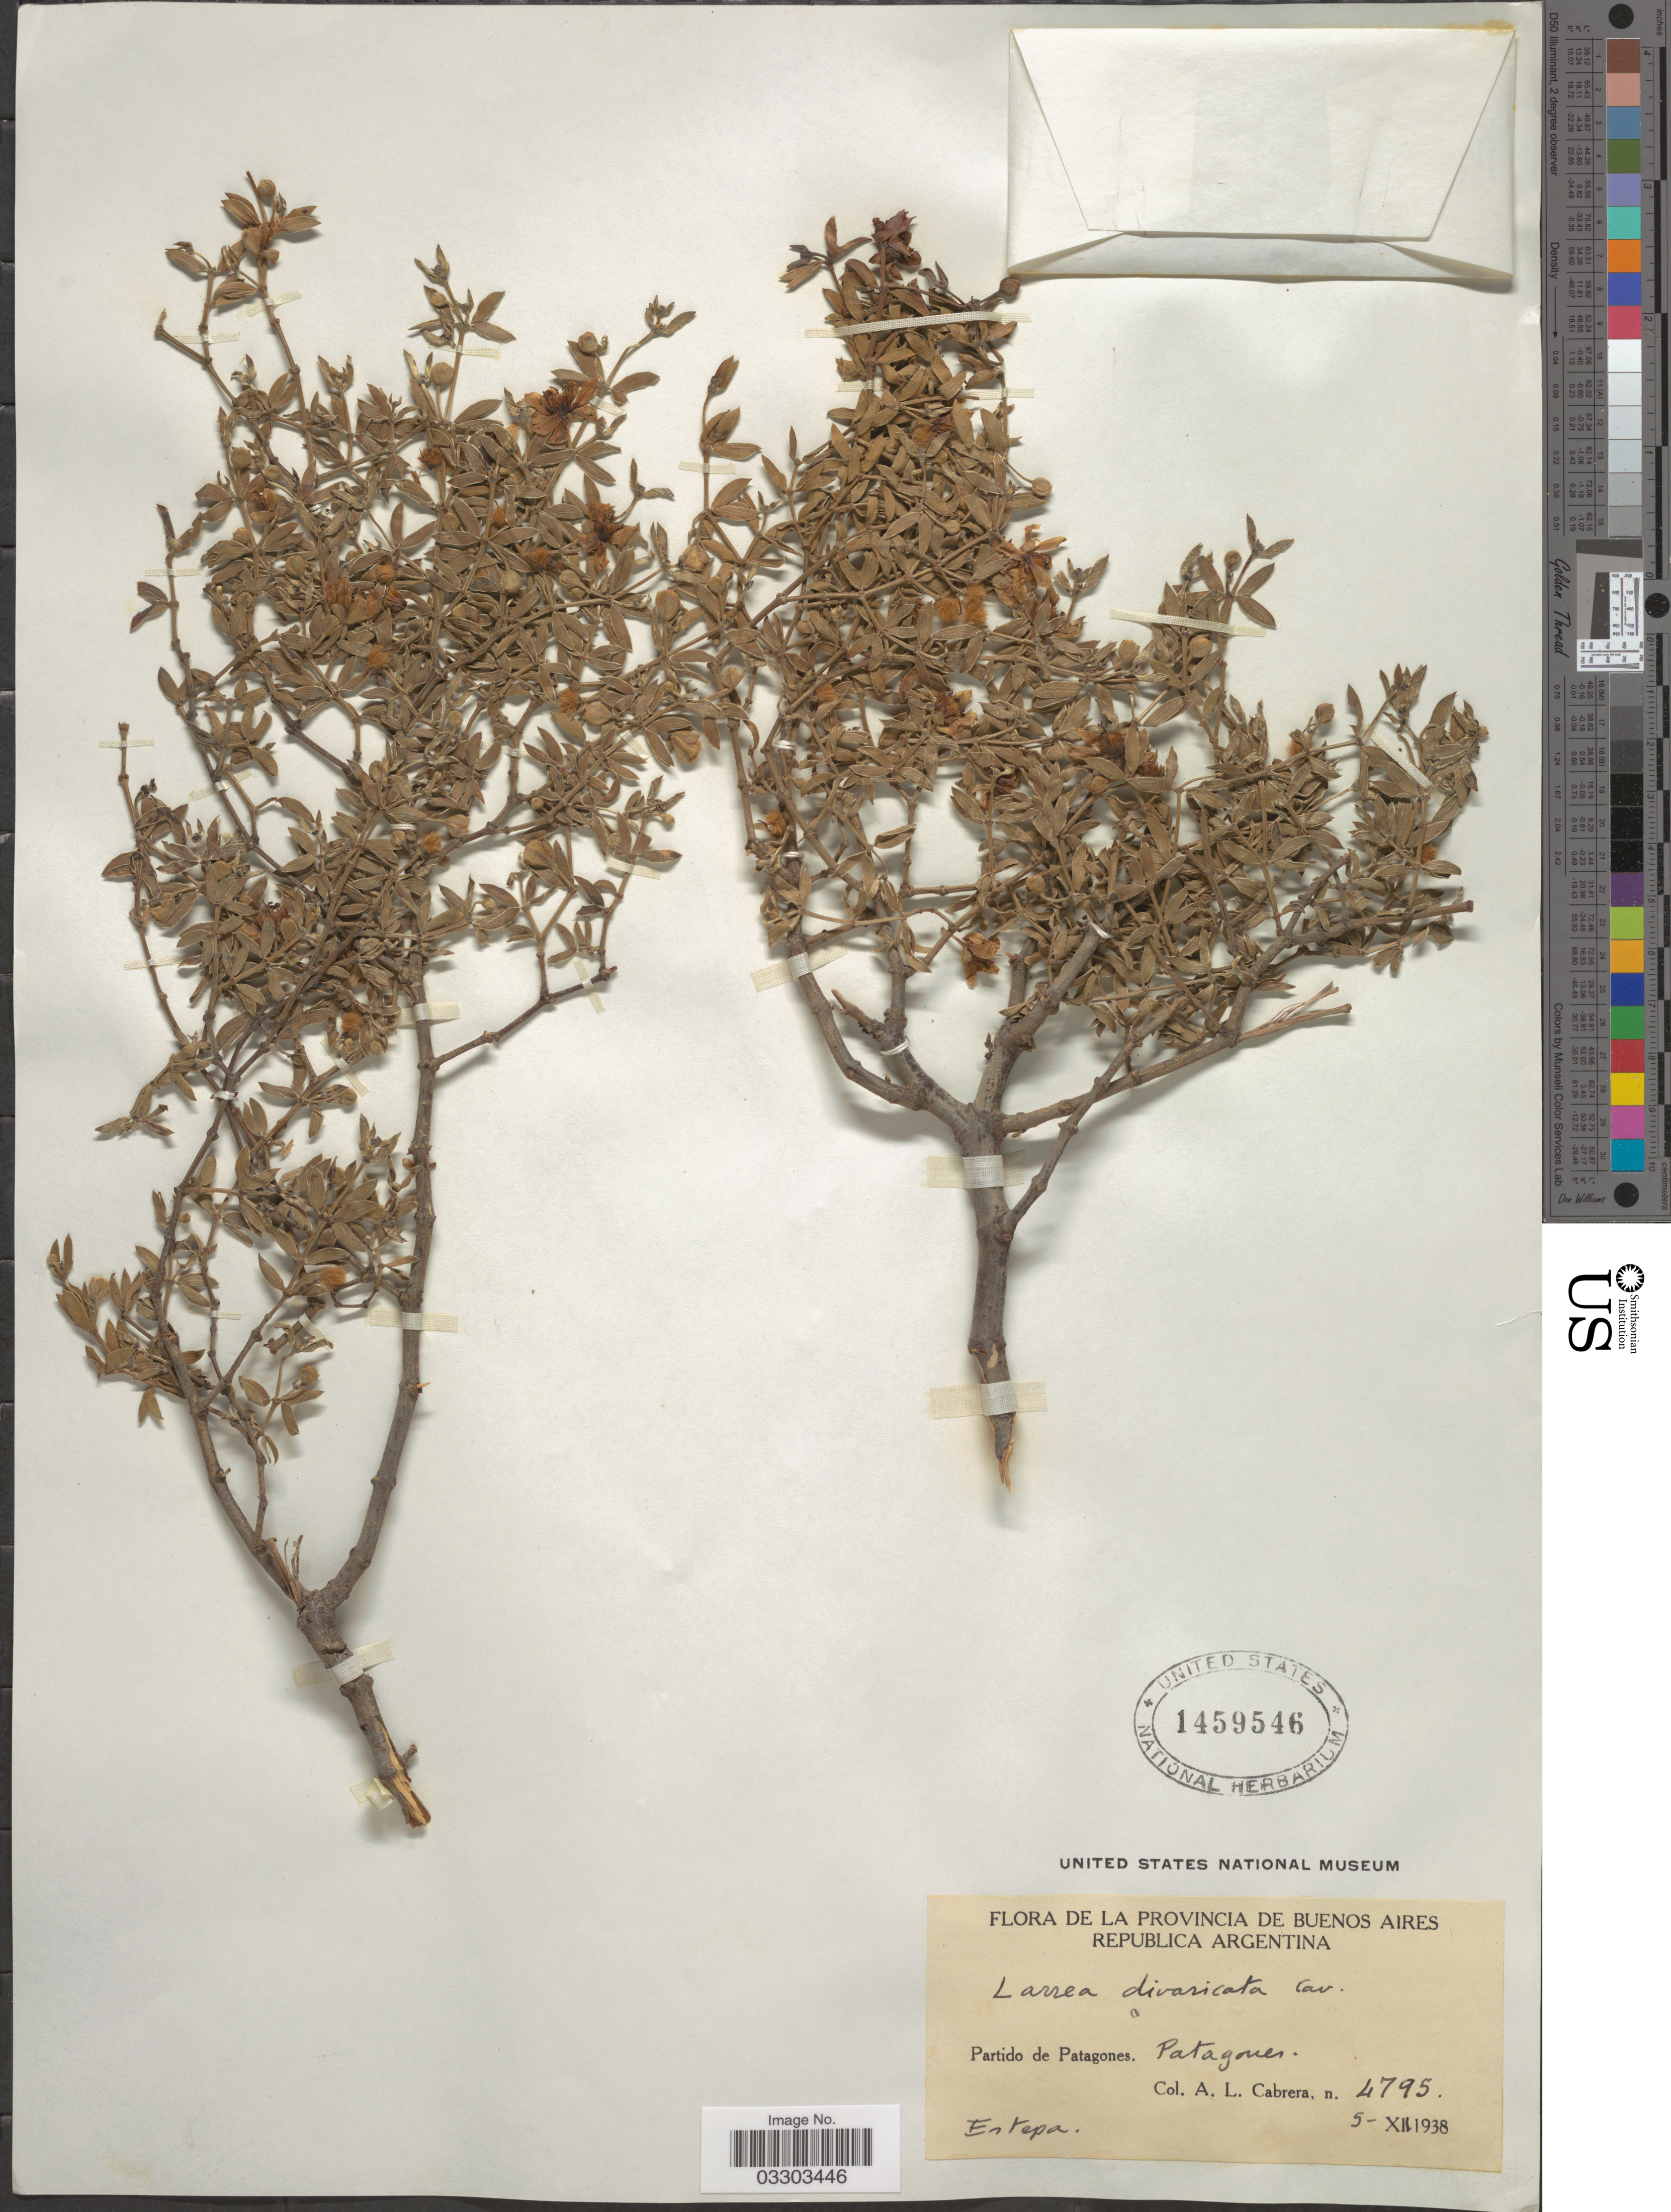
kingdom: Plantae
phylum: Tracheophyta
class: Magnoliopsida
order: Zygophyllales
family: Zygophyllaceae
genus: Larrea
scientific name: Larrea divaricata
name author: Cav.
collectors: A. L. Cabrera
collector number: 4795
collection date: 1938-12-05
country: Argentina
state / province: Buenos Aires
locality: Partido de Patagones. Patagones.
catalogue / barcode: US 1459546